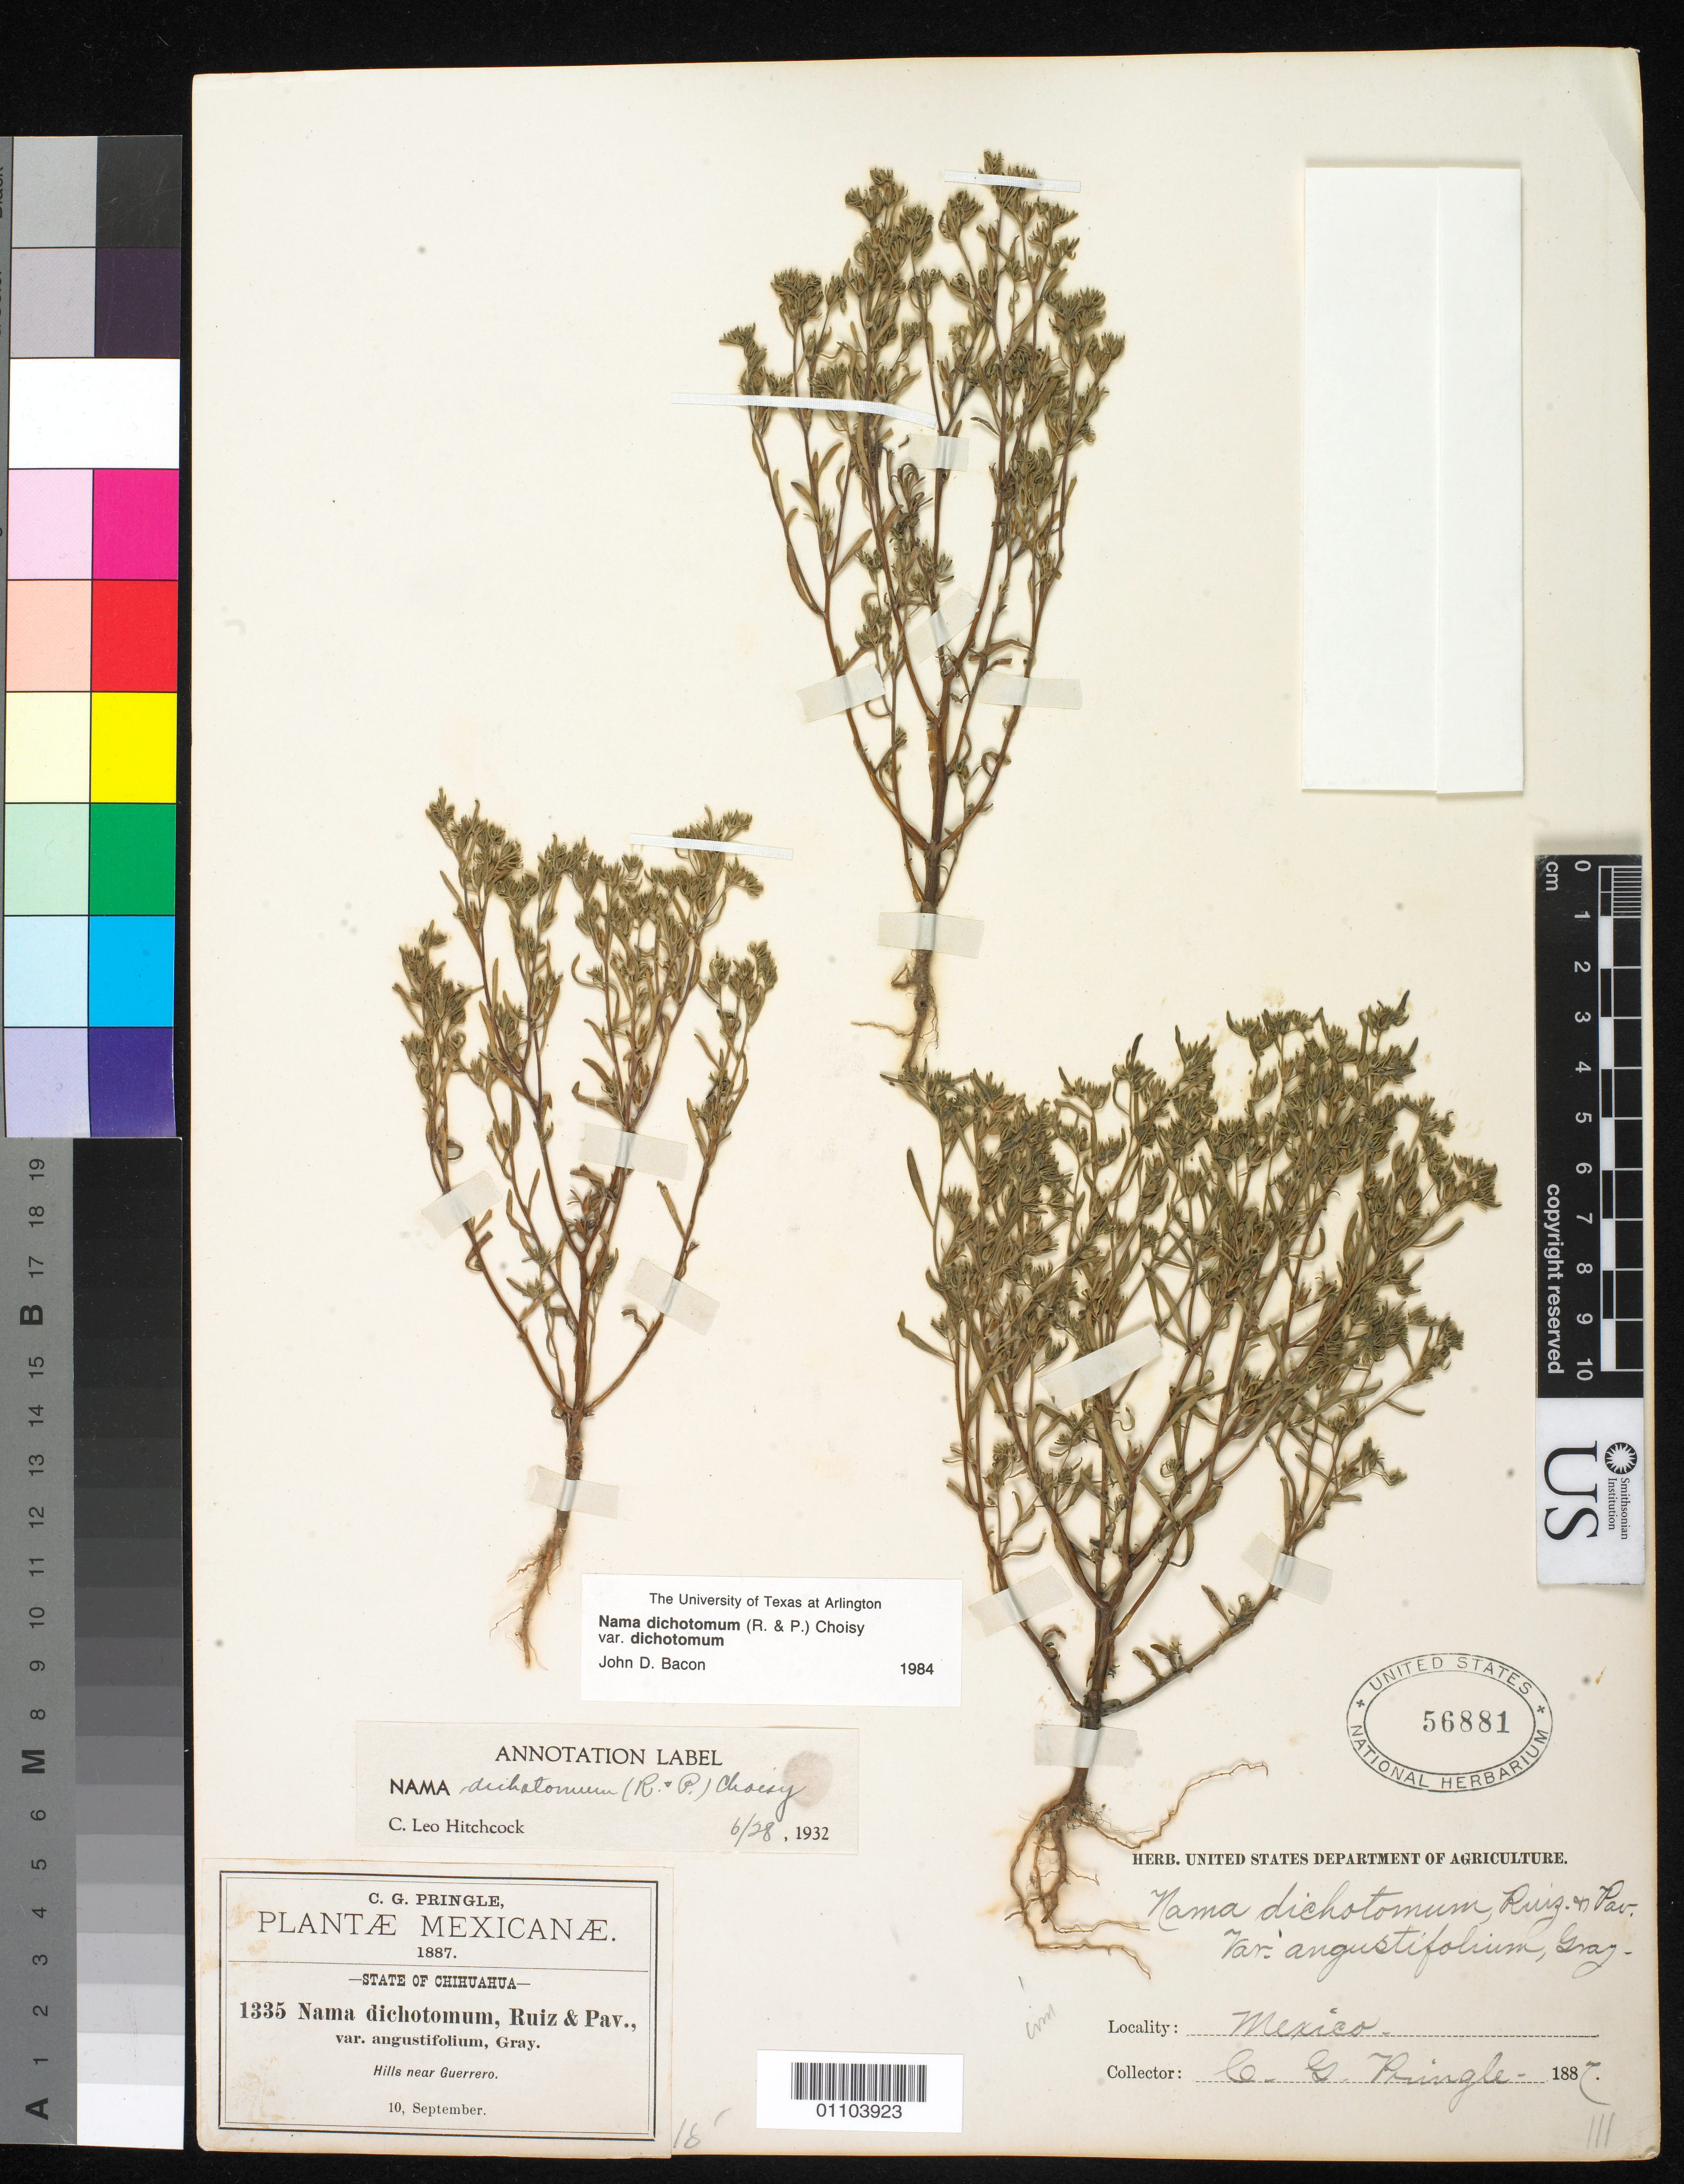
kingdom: Plantae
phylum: Tracheophyta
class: Magnoliopsida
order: Boraginales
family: Namaceae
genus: Nama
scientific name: Nama dichotoma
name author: (Ruiz & Pav.) Choisy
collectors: C. G. Pringle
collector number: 1335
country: Mexico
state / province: Chihuahua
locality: Hills near Guerrero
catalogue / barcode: US 56881